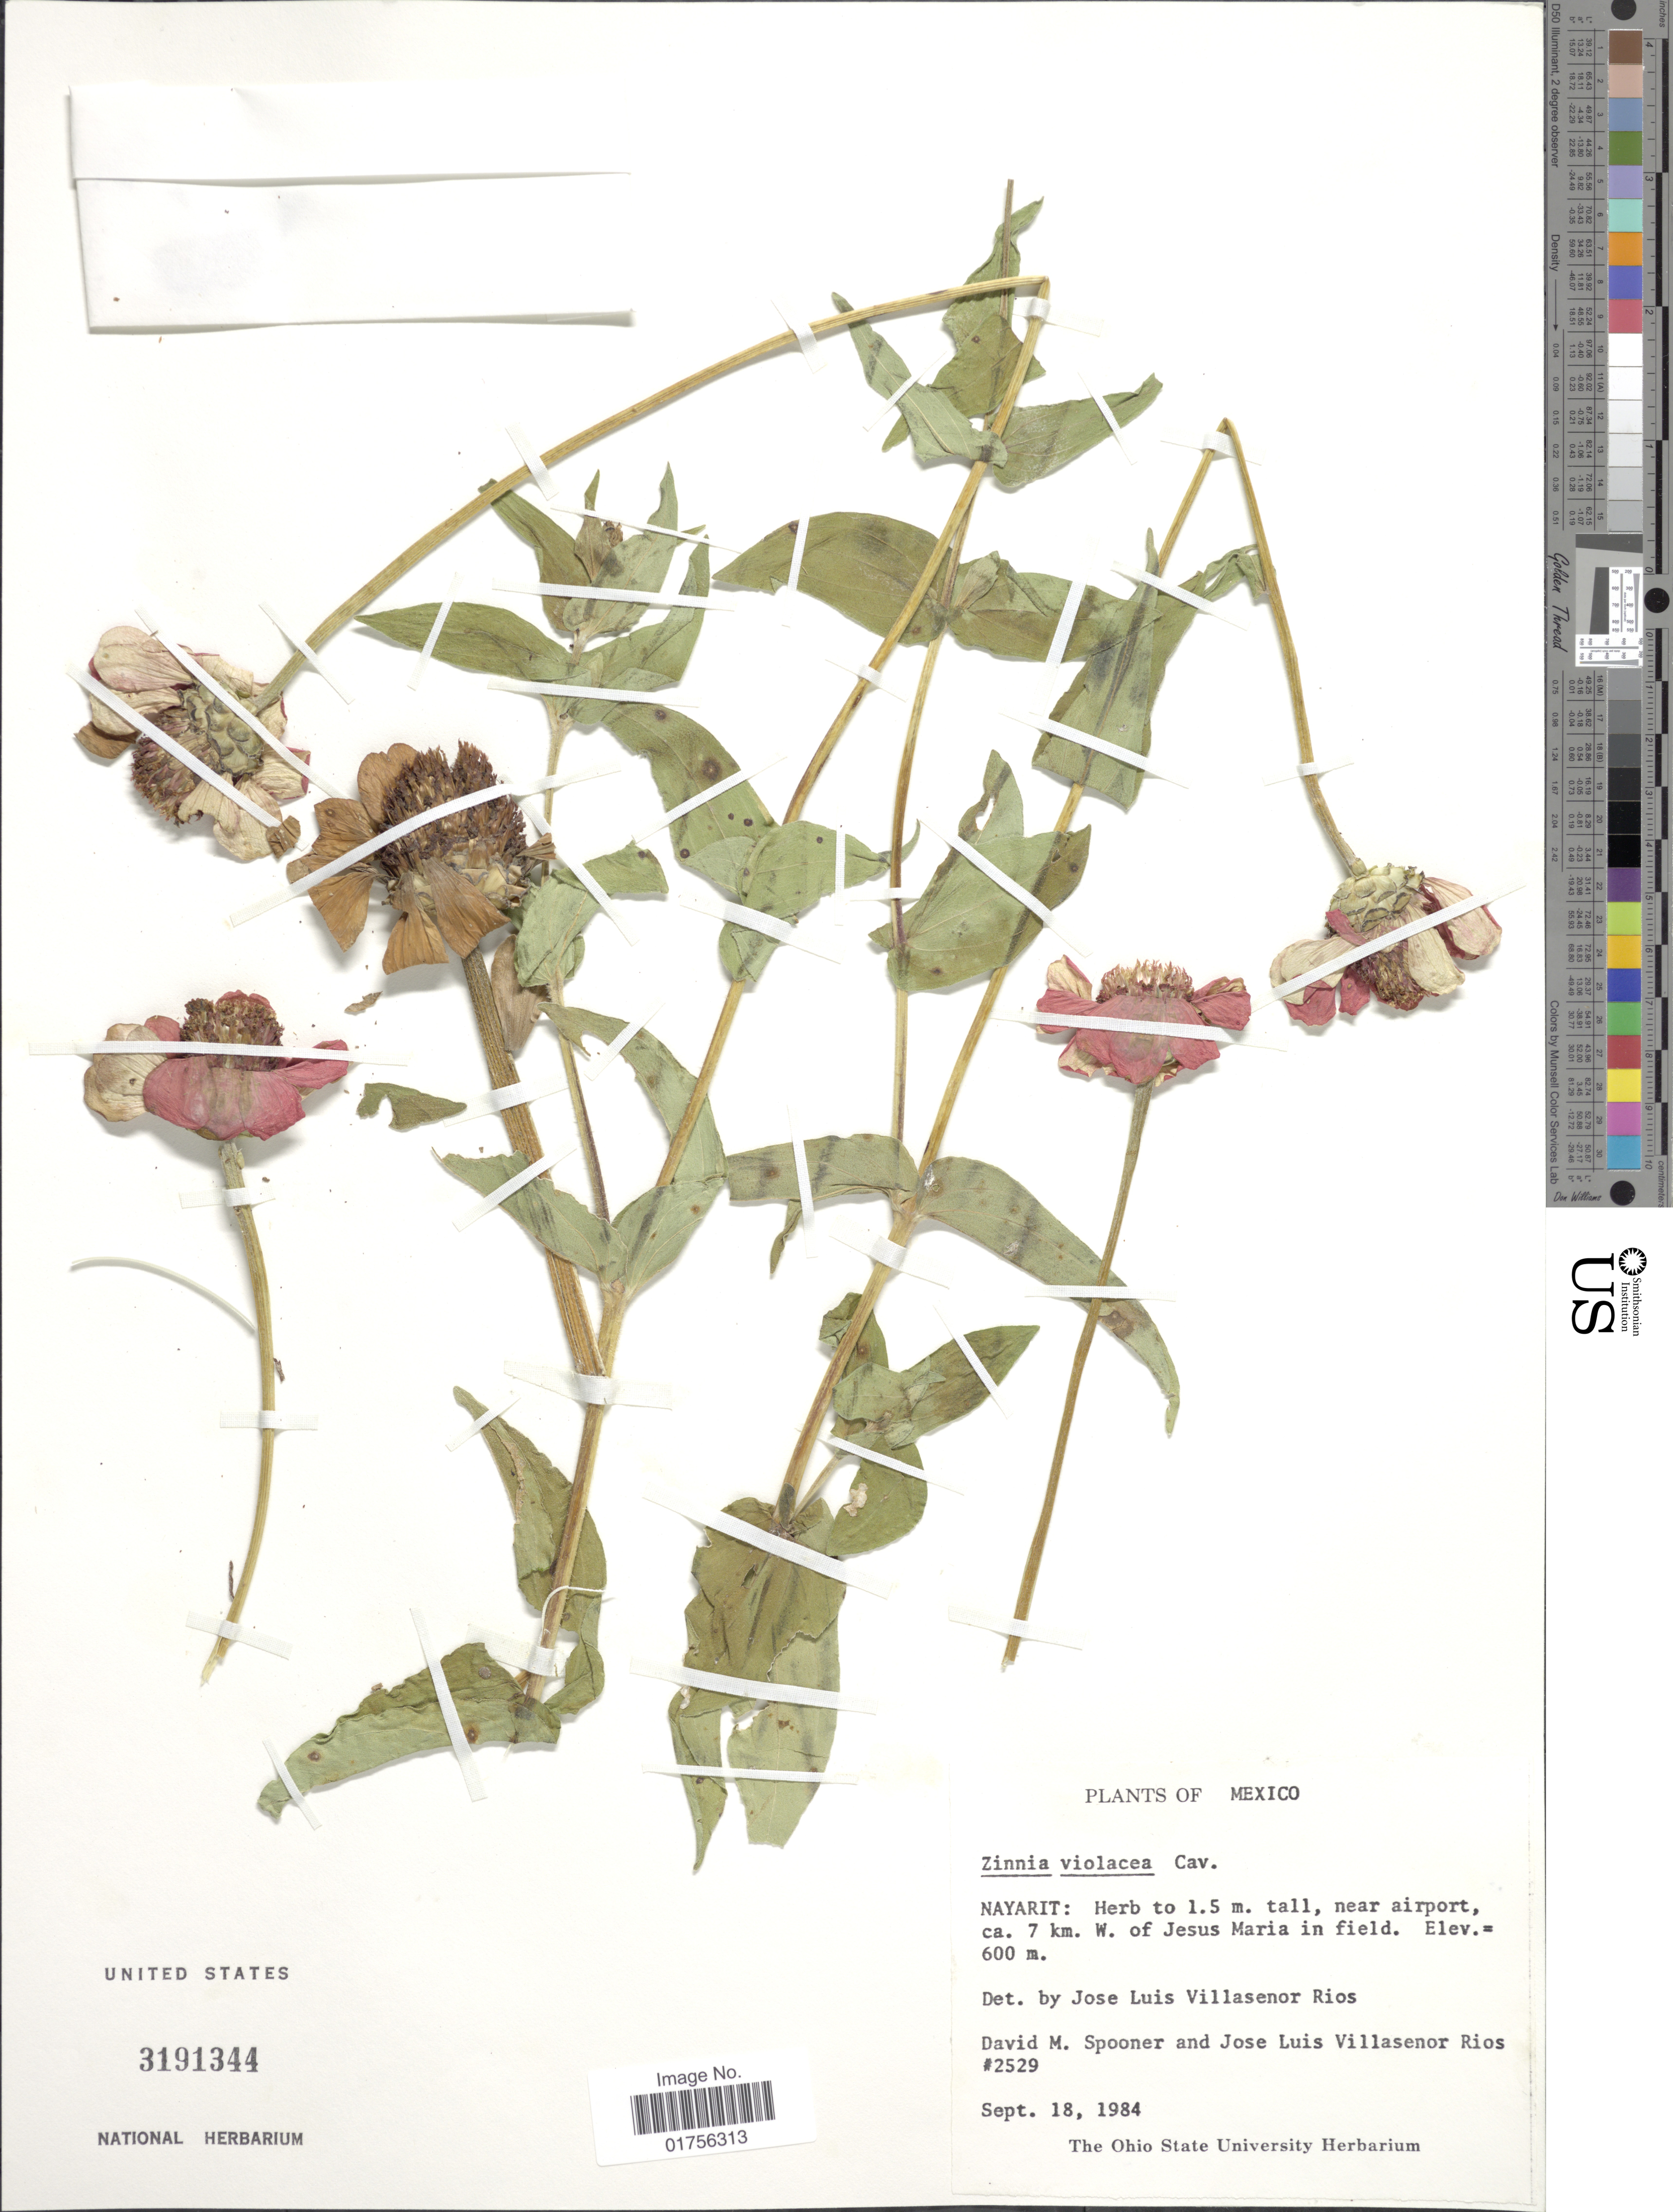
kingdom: Plantae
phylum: Tracheophyta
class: Magnoliopsida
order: Asterales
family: Asteraceae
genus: Zinnia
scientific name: Zinnia violacea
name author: Cav.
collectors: D. Spooner & J. L. Villasenor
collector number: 2529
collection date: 1984-09-18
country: Mexico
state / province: Nayarit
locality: Nayarit: Near airport, 7 km. W. of Jesus maria in field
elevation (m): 600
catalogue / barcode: US 3191344